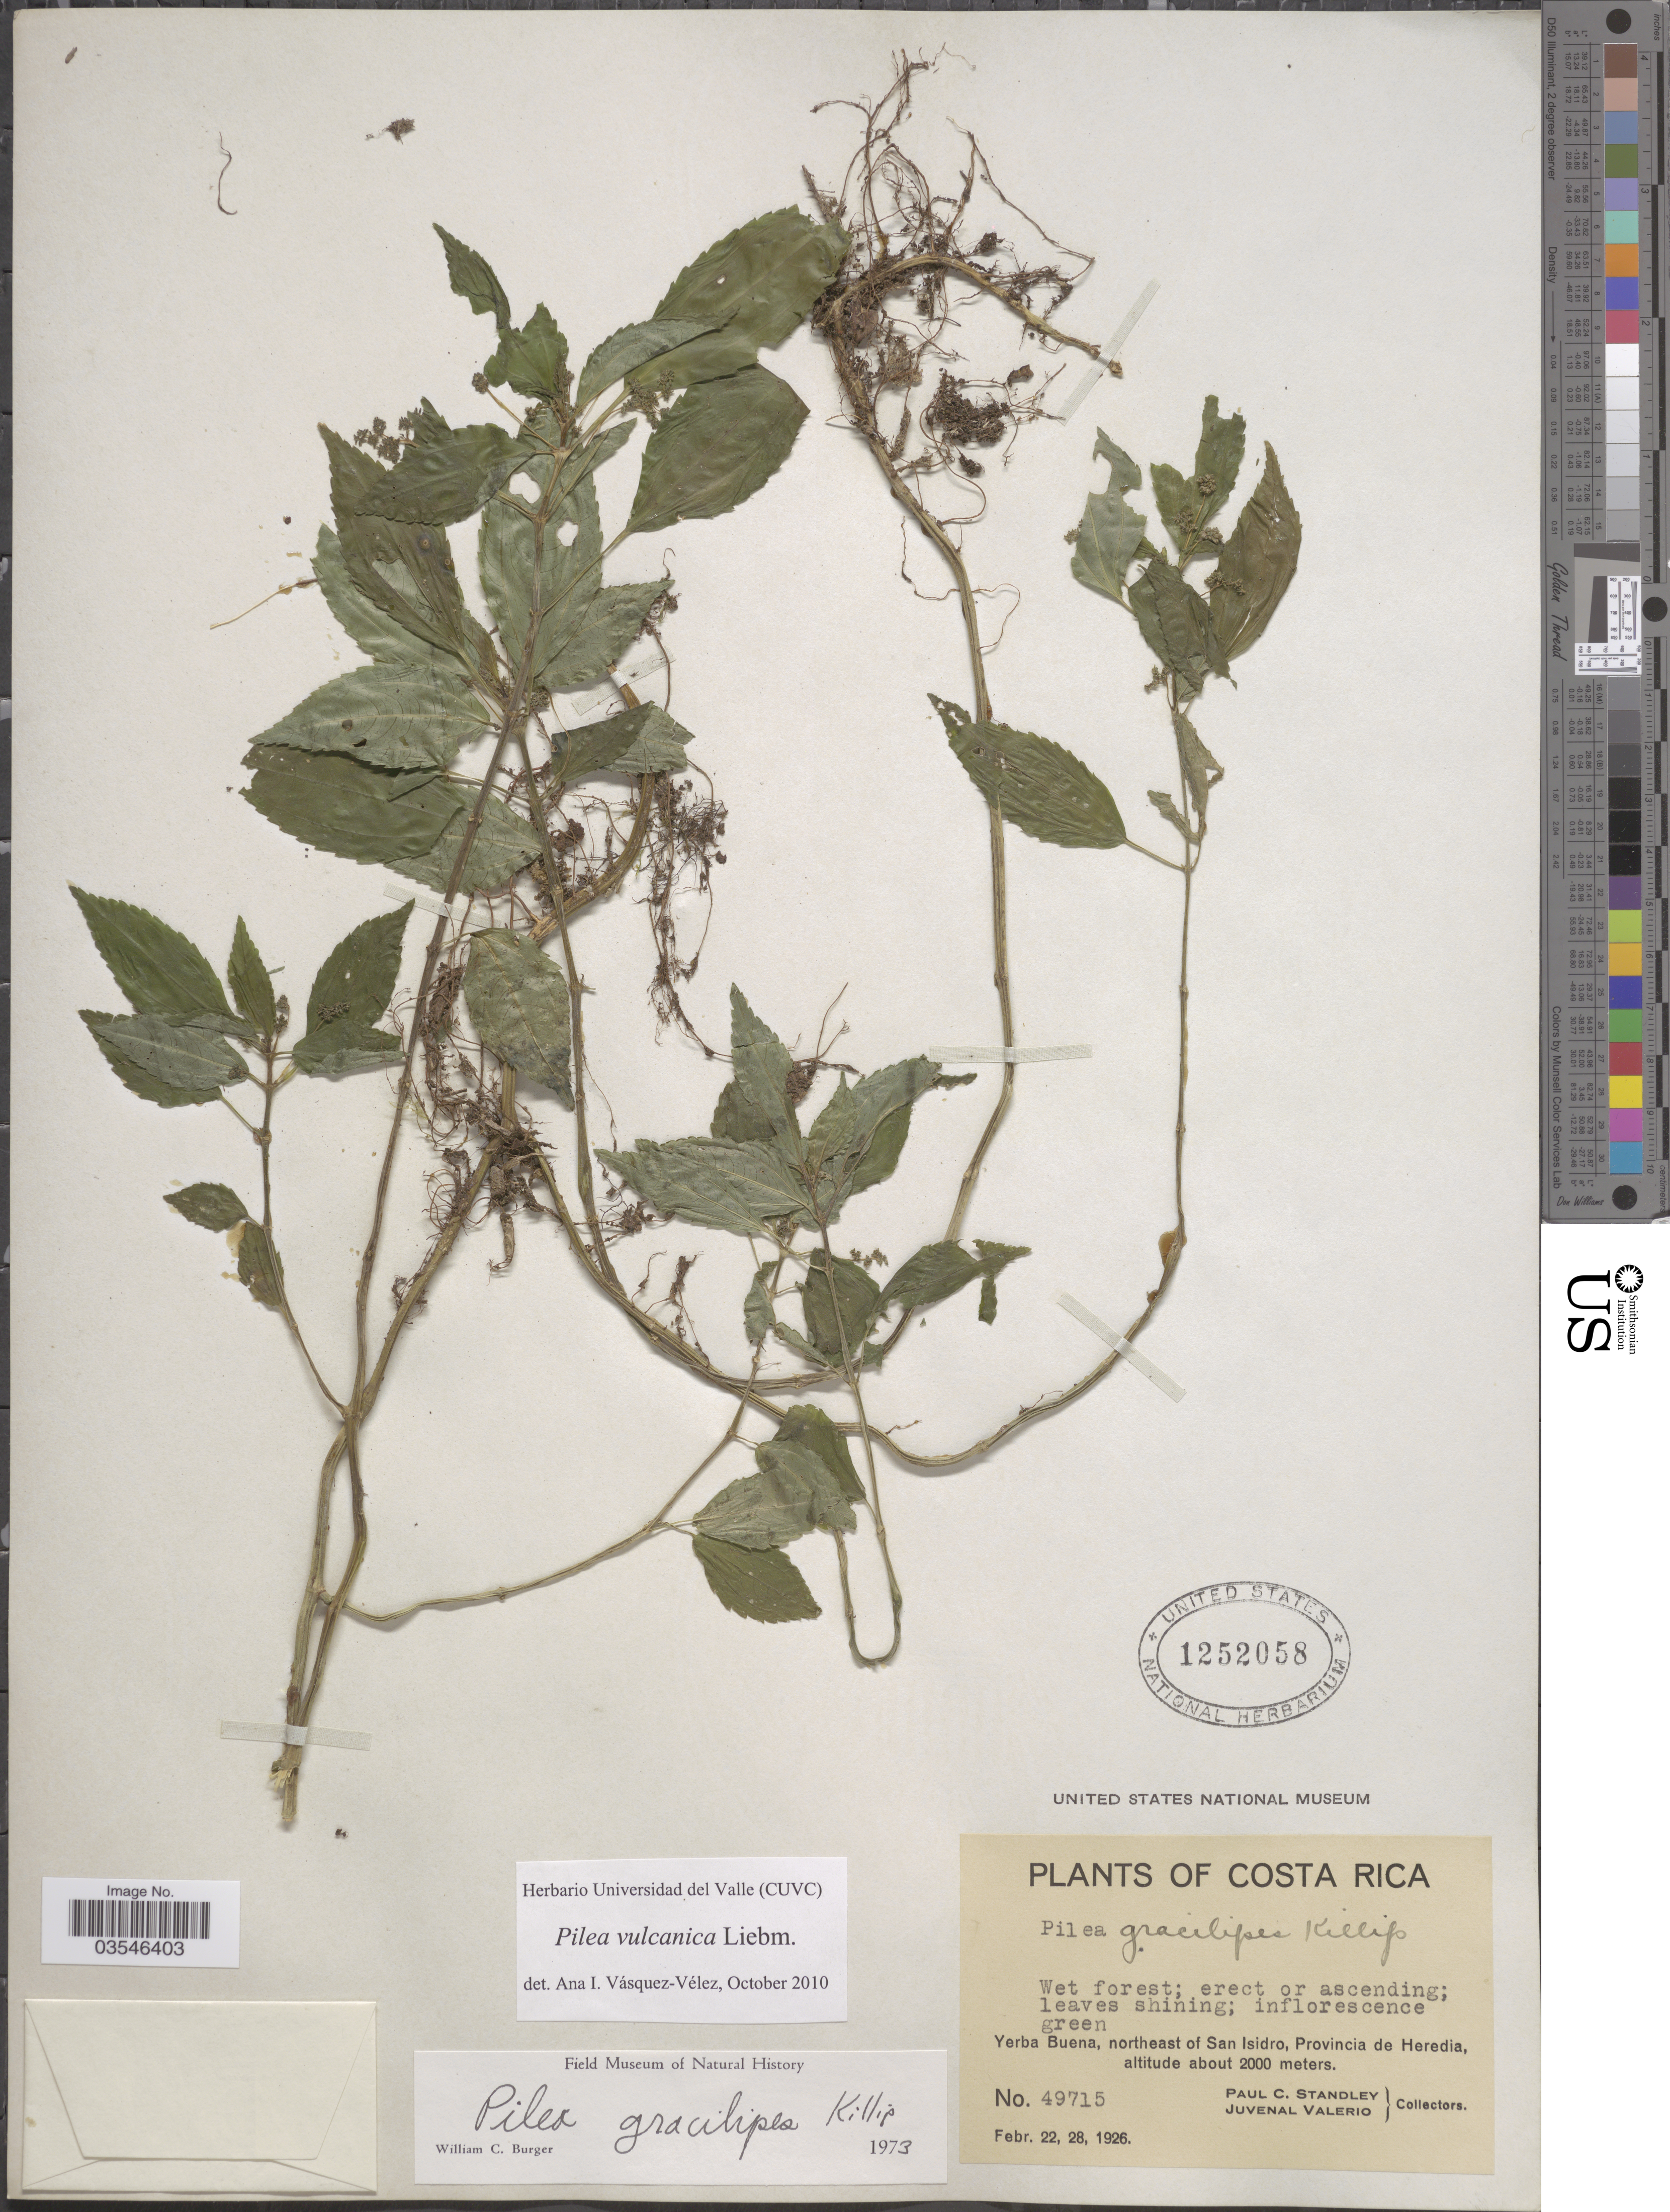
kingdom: Plantae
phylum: Tracheophyta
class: Magnoliopsida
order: Rosales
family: Urticaceae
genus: Pilea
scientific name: Pilea vulcanica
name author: Liebm.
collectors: P. C. Standley & J. Valerio R.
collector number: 49715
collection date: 1926-02-22/1926-02-28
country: Costa Rica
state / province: Heredia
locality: Yerba Buena, northeast of San Isidro.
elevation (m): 2000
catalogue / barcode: US 1252058